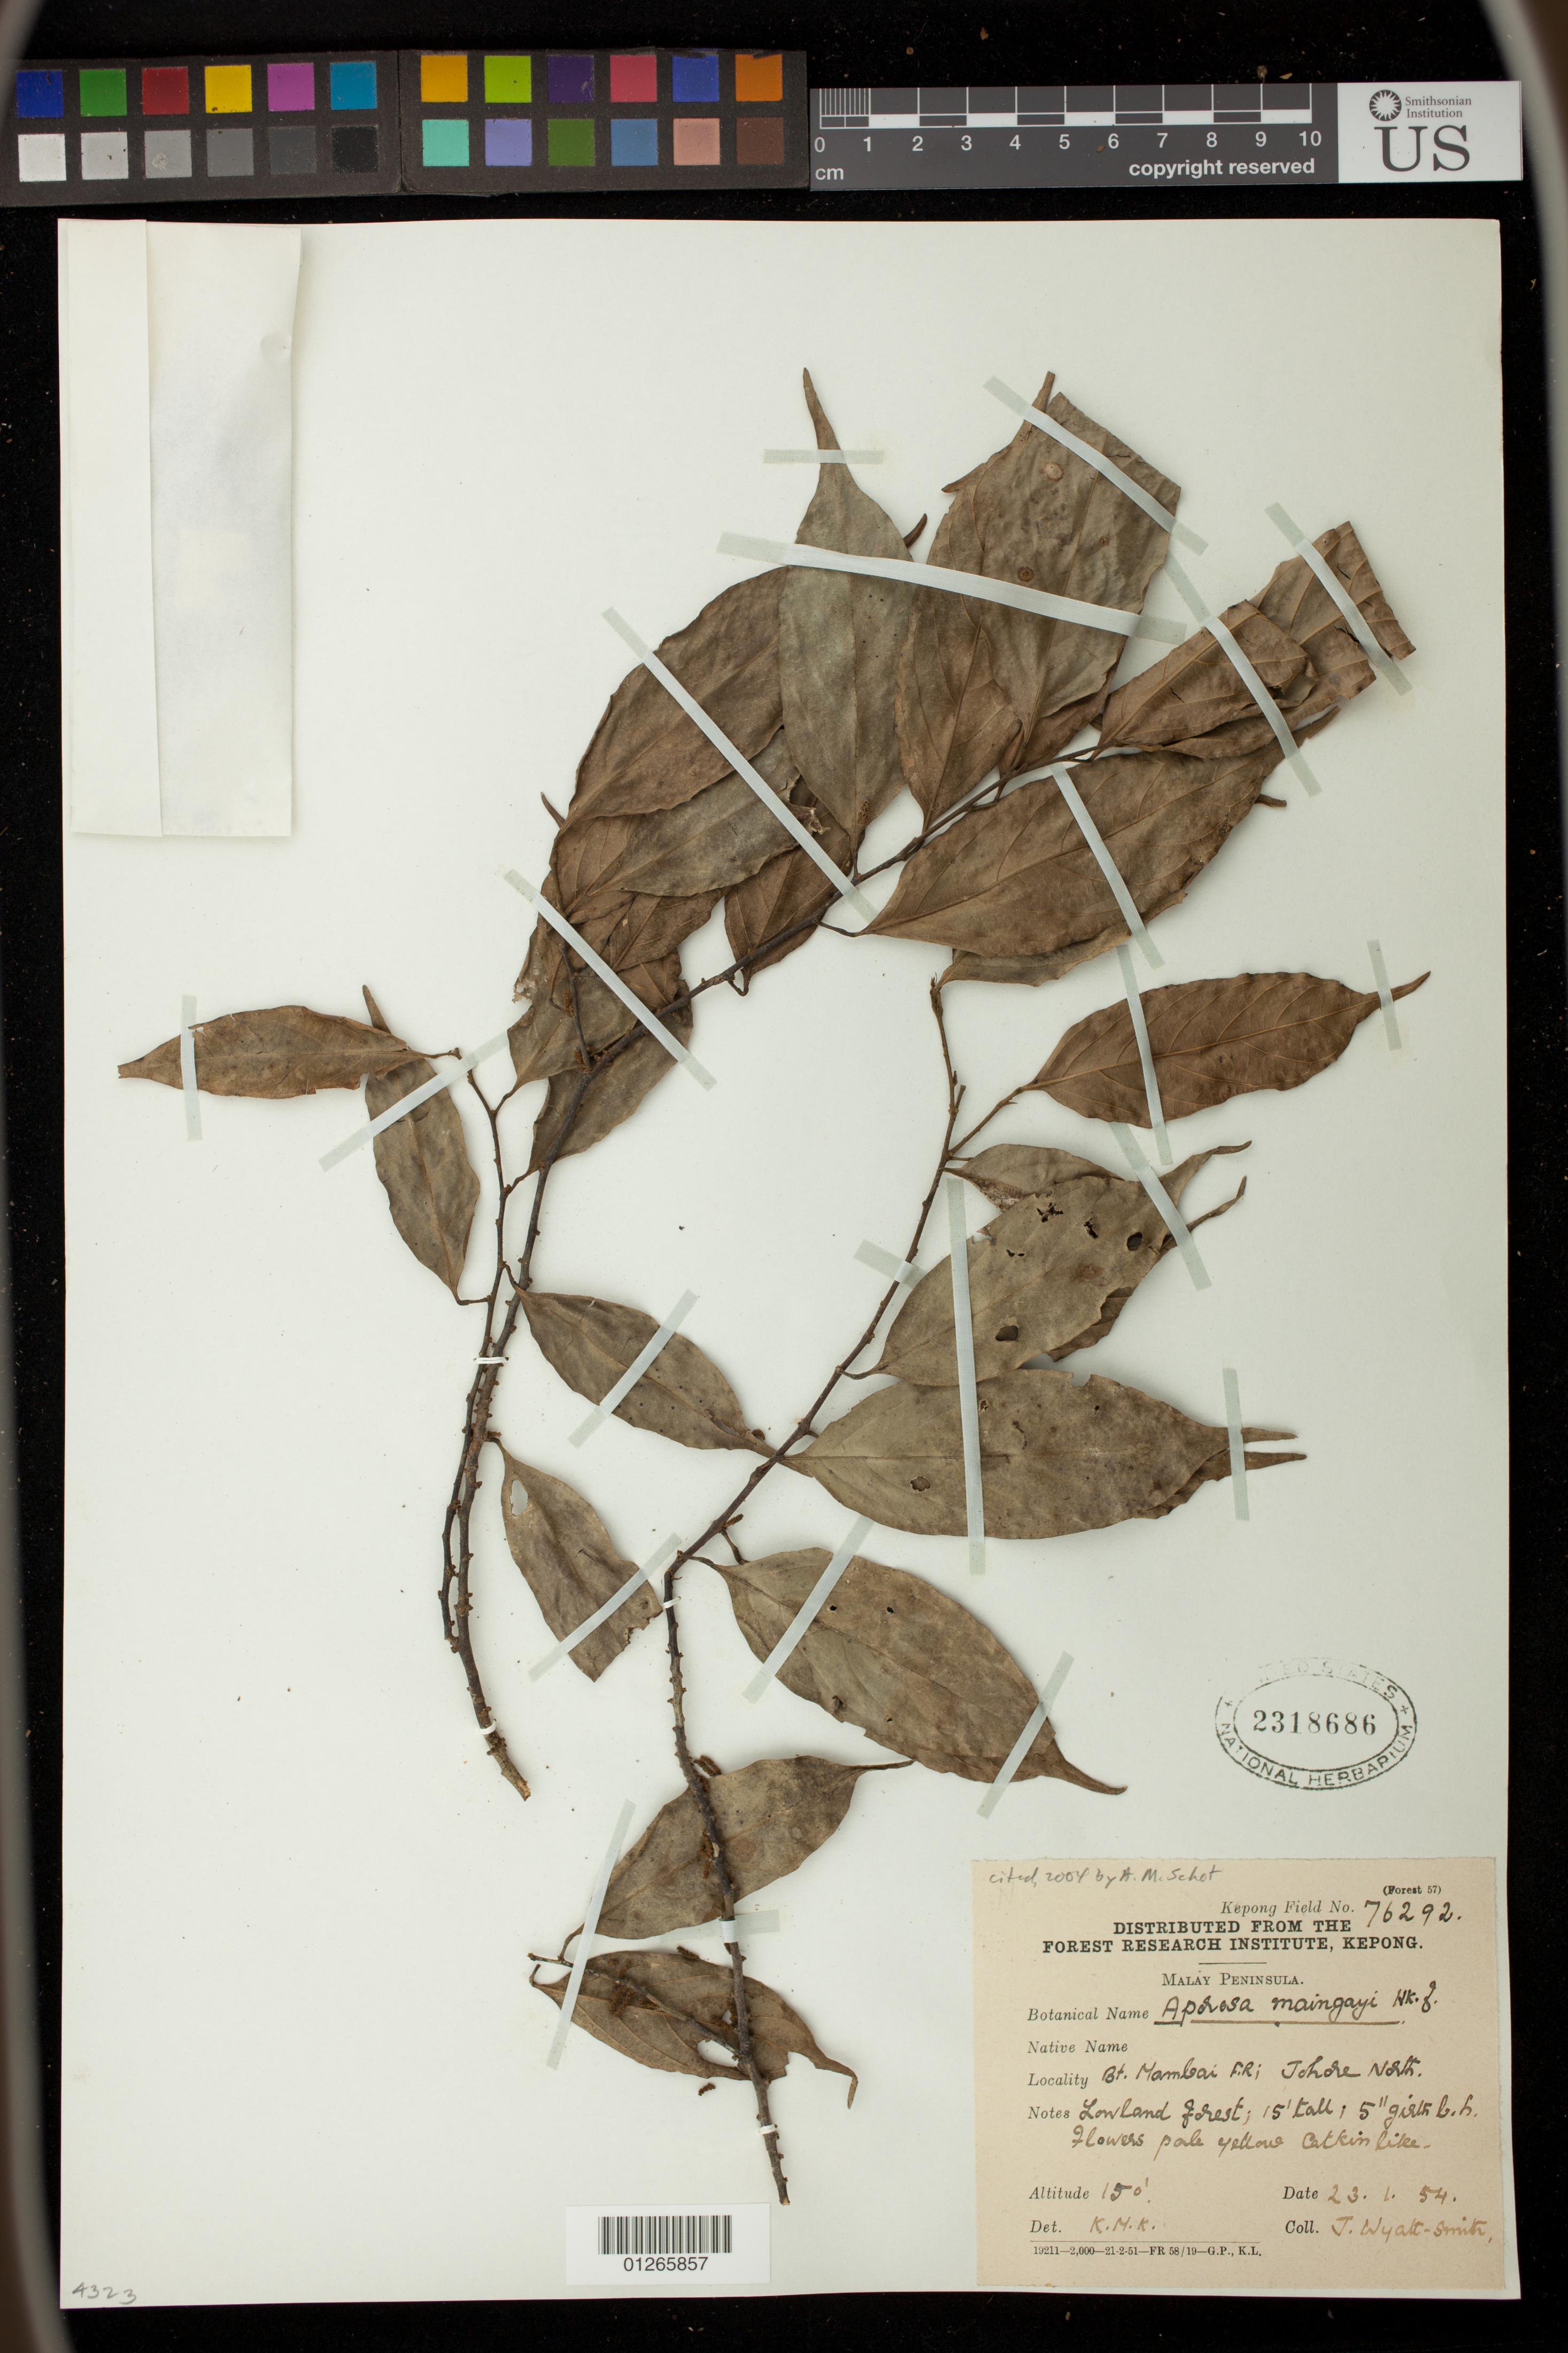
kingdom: Plantae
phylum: Tracheophyta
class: Magnoliopsida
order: Malpighiales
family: Phyllanthaceae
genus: Aporosa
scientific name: Aporosa maingayi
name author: Hook. f.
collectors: J. Wyatt-Smith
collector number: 76292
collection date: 1954-01-23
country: Malaysia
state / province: Johor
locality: Bt. Mambai F. R; Johore North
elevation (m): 46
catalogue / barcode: US 2318686